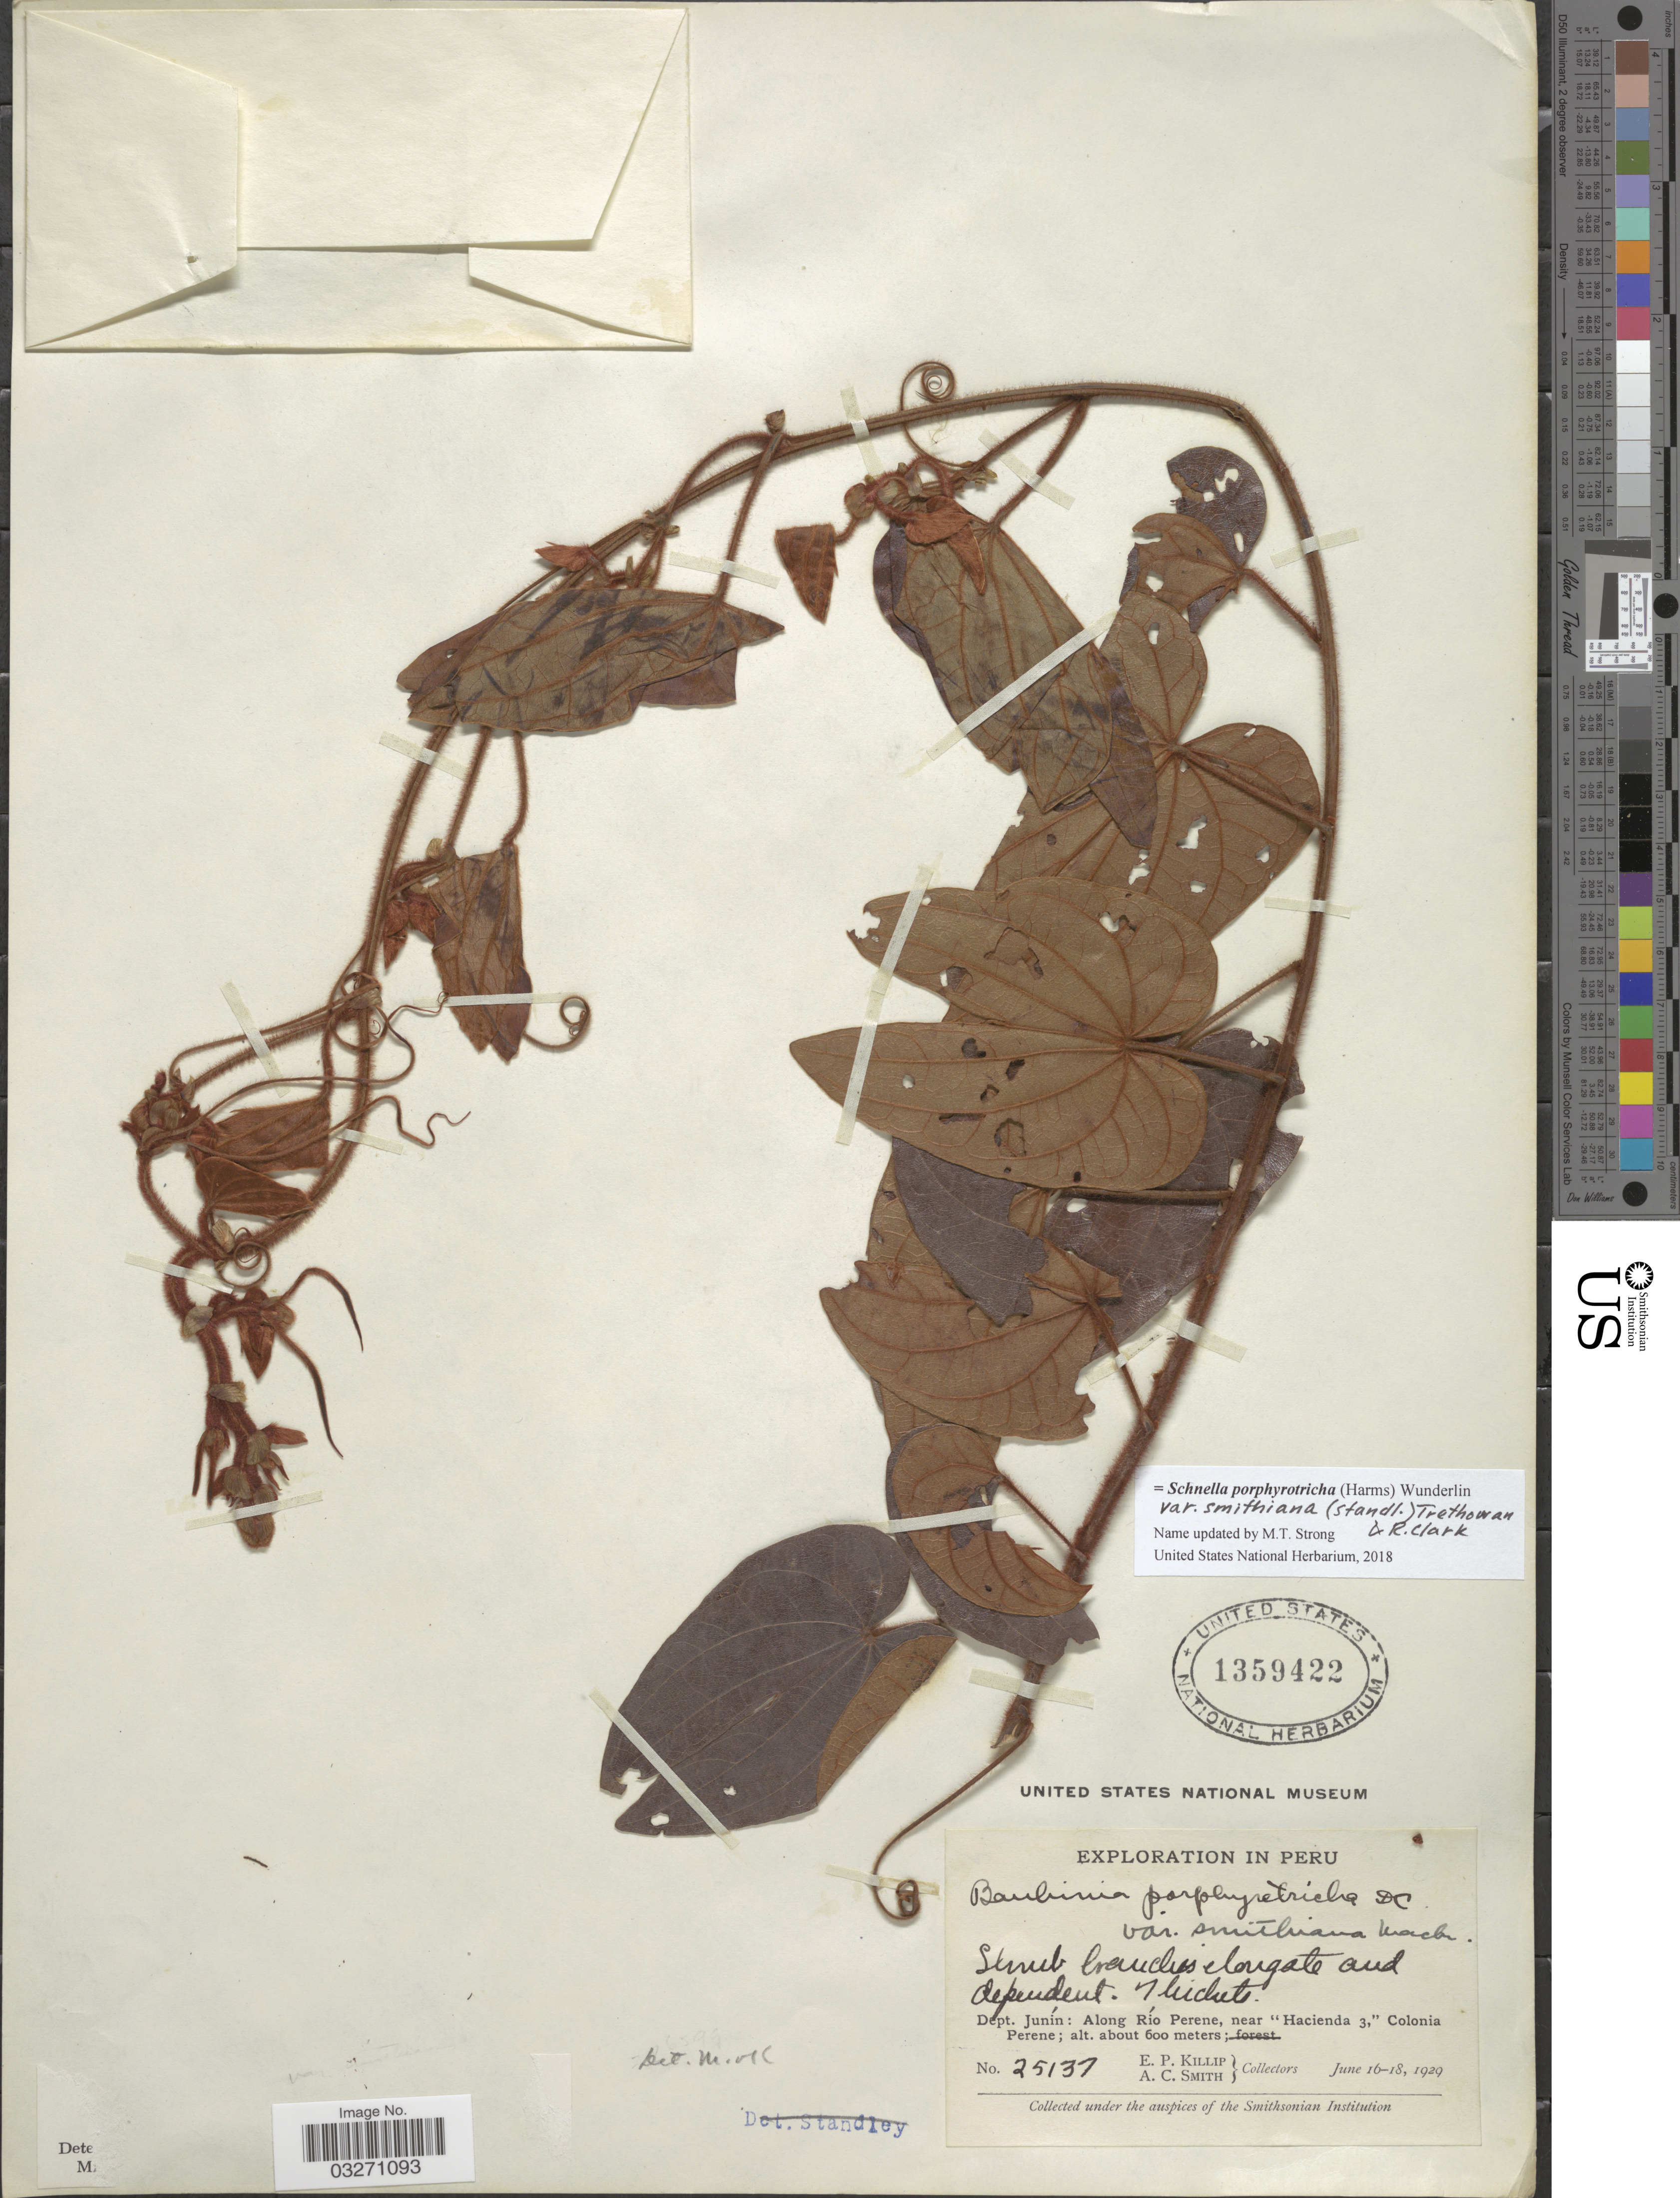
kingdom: Plantae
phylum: Tracheophyta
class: Magnoliopsida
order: Fabales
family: Fabaceae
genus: Schnella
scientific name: Schnella porphyrotricha var. smithiana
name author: (Killip & J.F. Macbr.) Trethowan & R. Clark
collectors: E. P. Killip & A. C. Smith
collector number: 25137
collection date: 1929-06-16/1929-06-18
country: Peru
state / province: Junín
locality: Dept. Junín: Along Río Perene, near "Hacienda 3," Colonia Perene.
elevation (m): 600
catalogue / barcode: US 1359422